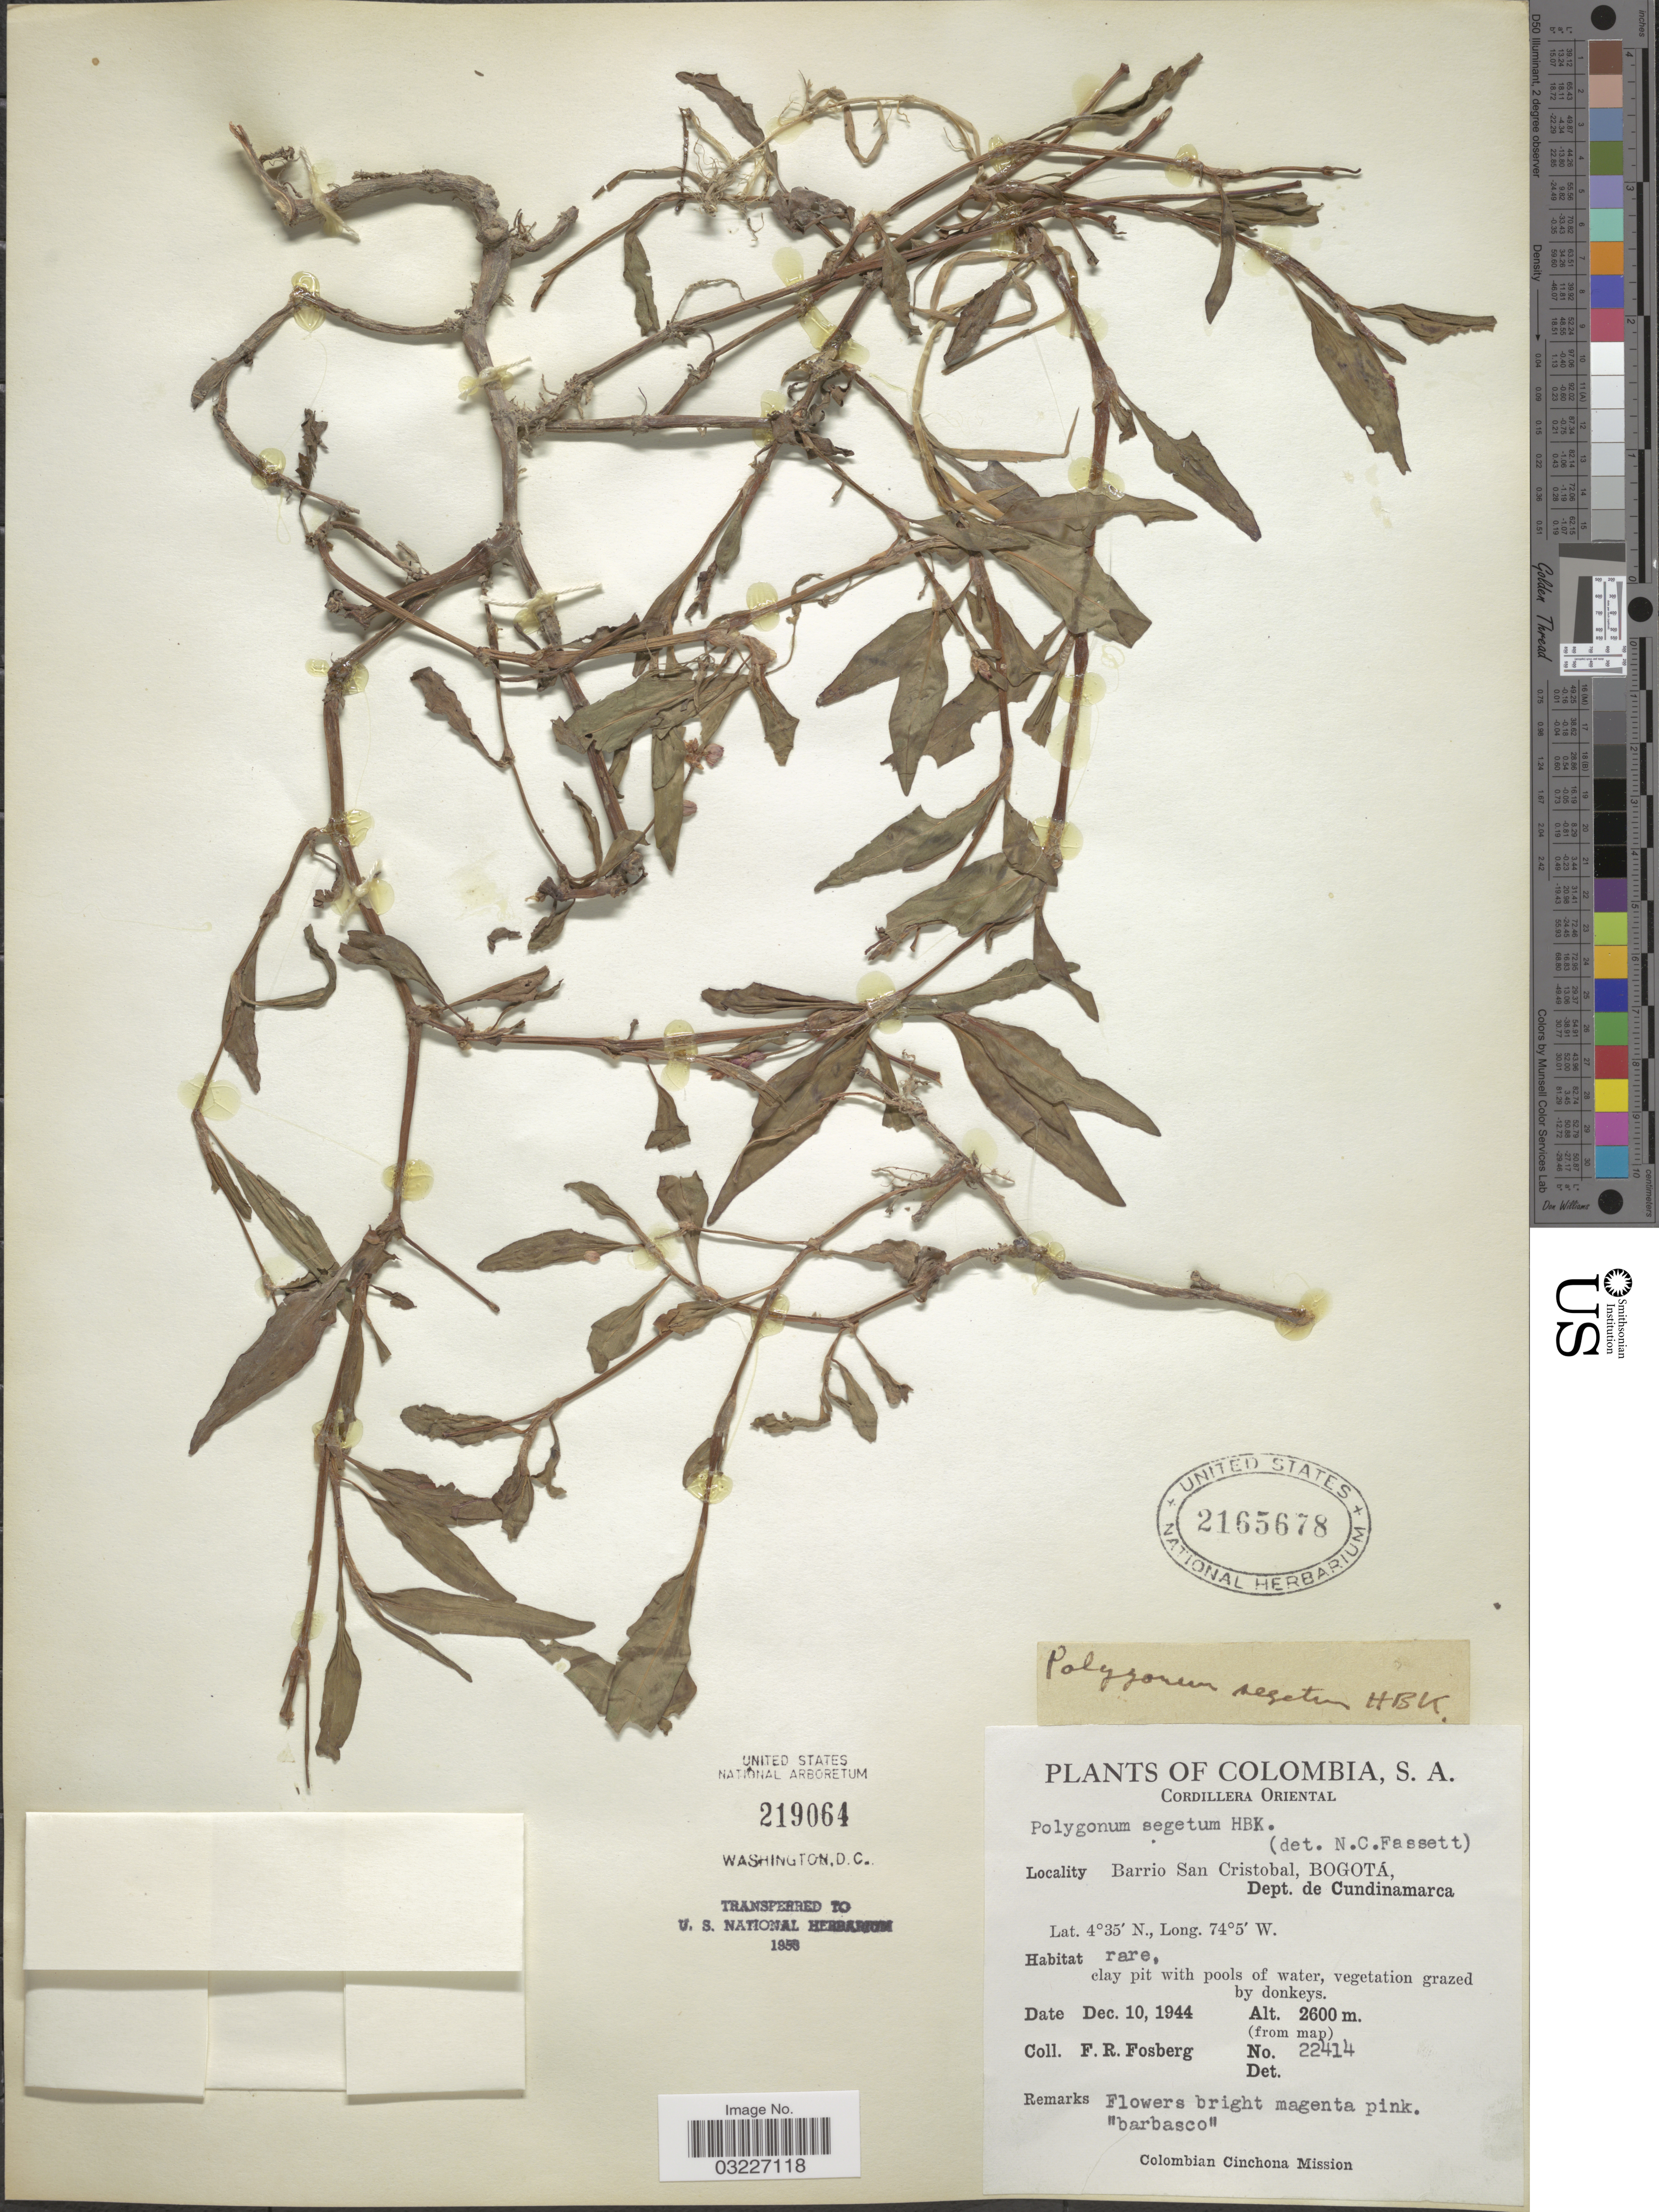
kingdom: Plantae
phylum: Tracheophyta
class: Magnoliopsida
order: Caryophyllales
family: Polygonaceae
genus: Polygonum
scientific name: Polygonum segetum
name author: Kunth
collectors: F. R. Fosberg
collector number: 22414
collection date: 1944-12-10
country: Colombia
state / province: Cundinamarca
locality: Cordillera Oriental. Barrio San Cristobal, Bogotá, Dept. de Cundinamarca.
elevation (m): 2600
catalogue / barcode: US 2165678